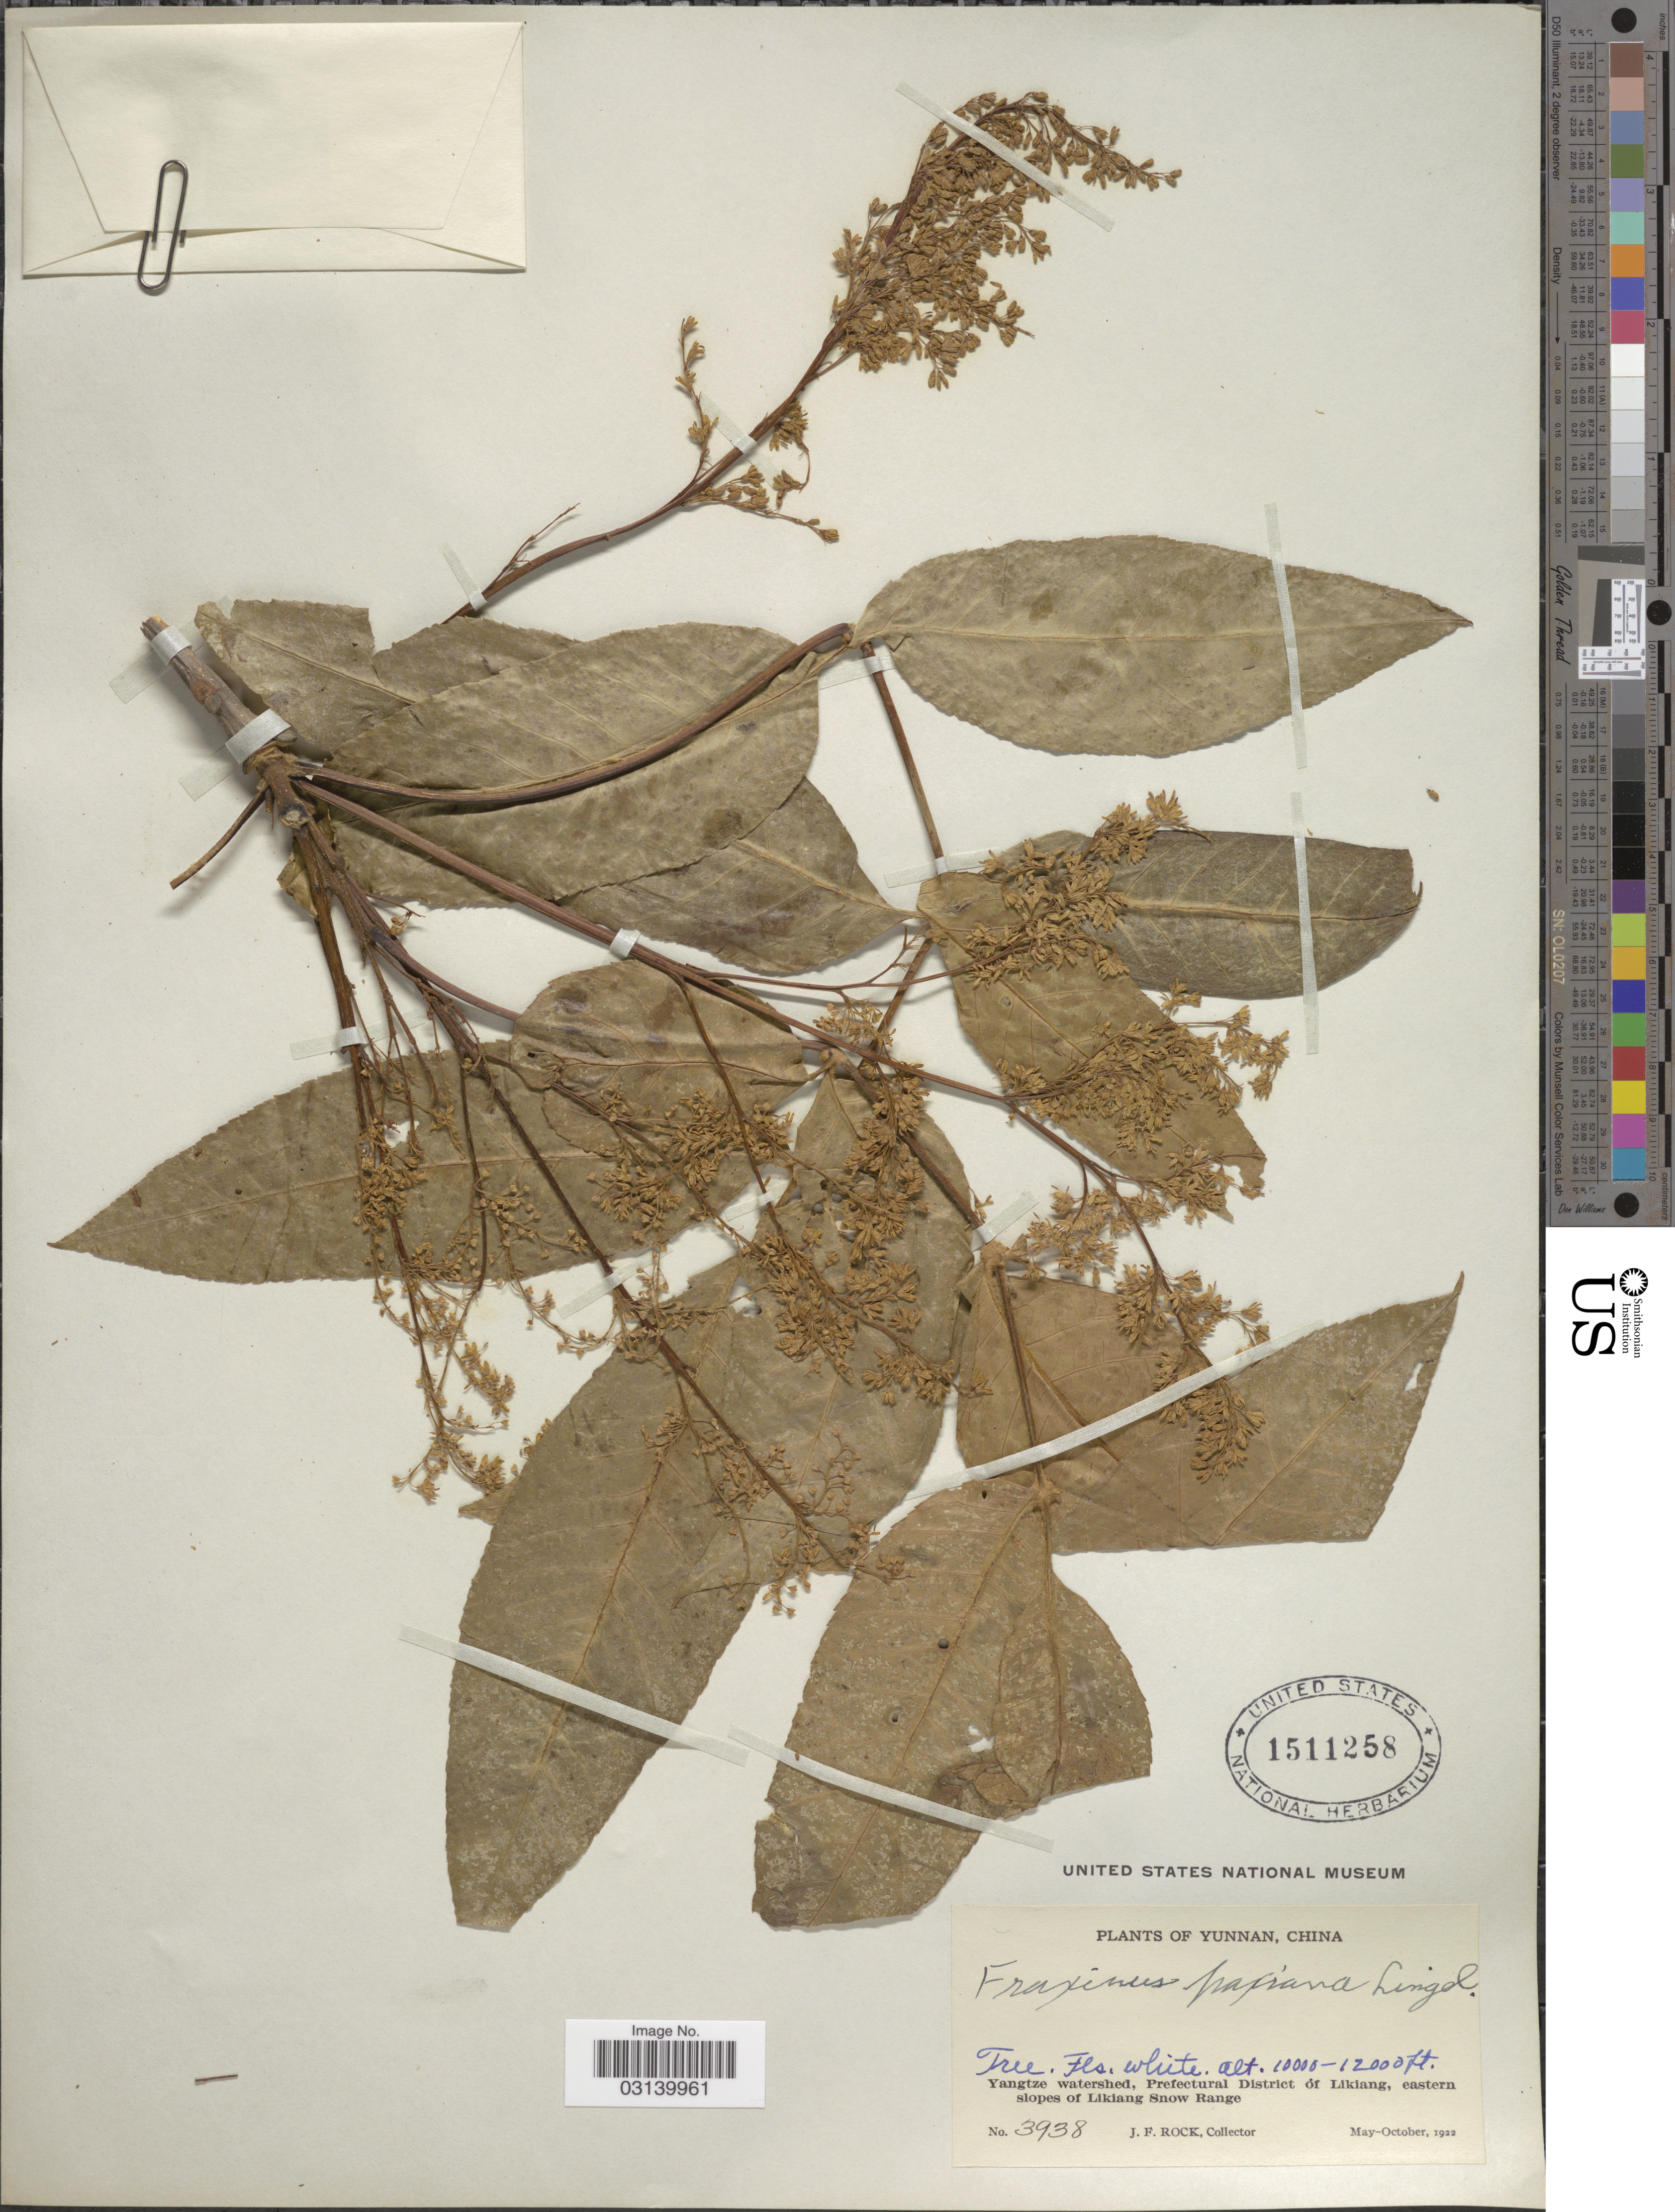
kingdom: Plantae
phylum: Tracheophyta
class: Magnoliopsida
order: Lamiales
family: Oleaceae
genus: Fraxinus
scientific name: Fraxinus paxiana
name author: Lingelsh.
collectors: J. Rock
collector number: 3938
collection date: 1922-05/1922-10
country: China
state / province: Yunnan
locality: Yangtze watershed, Prefectural District of Likiang, eastern slopes of Likiang Snow Range.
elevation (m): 3353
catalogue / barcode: US 1511258